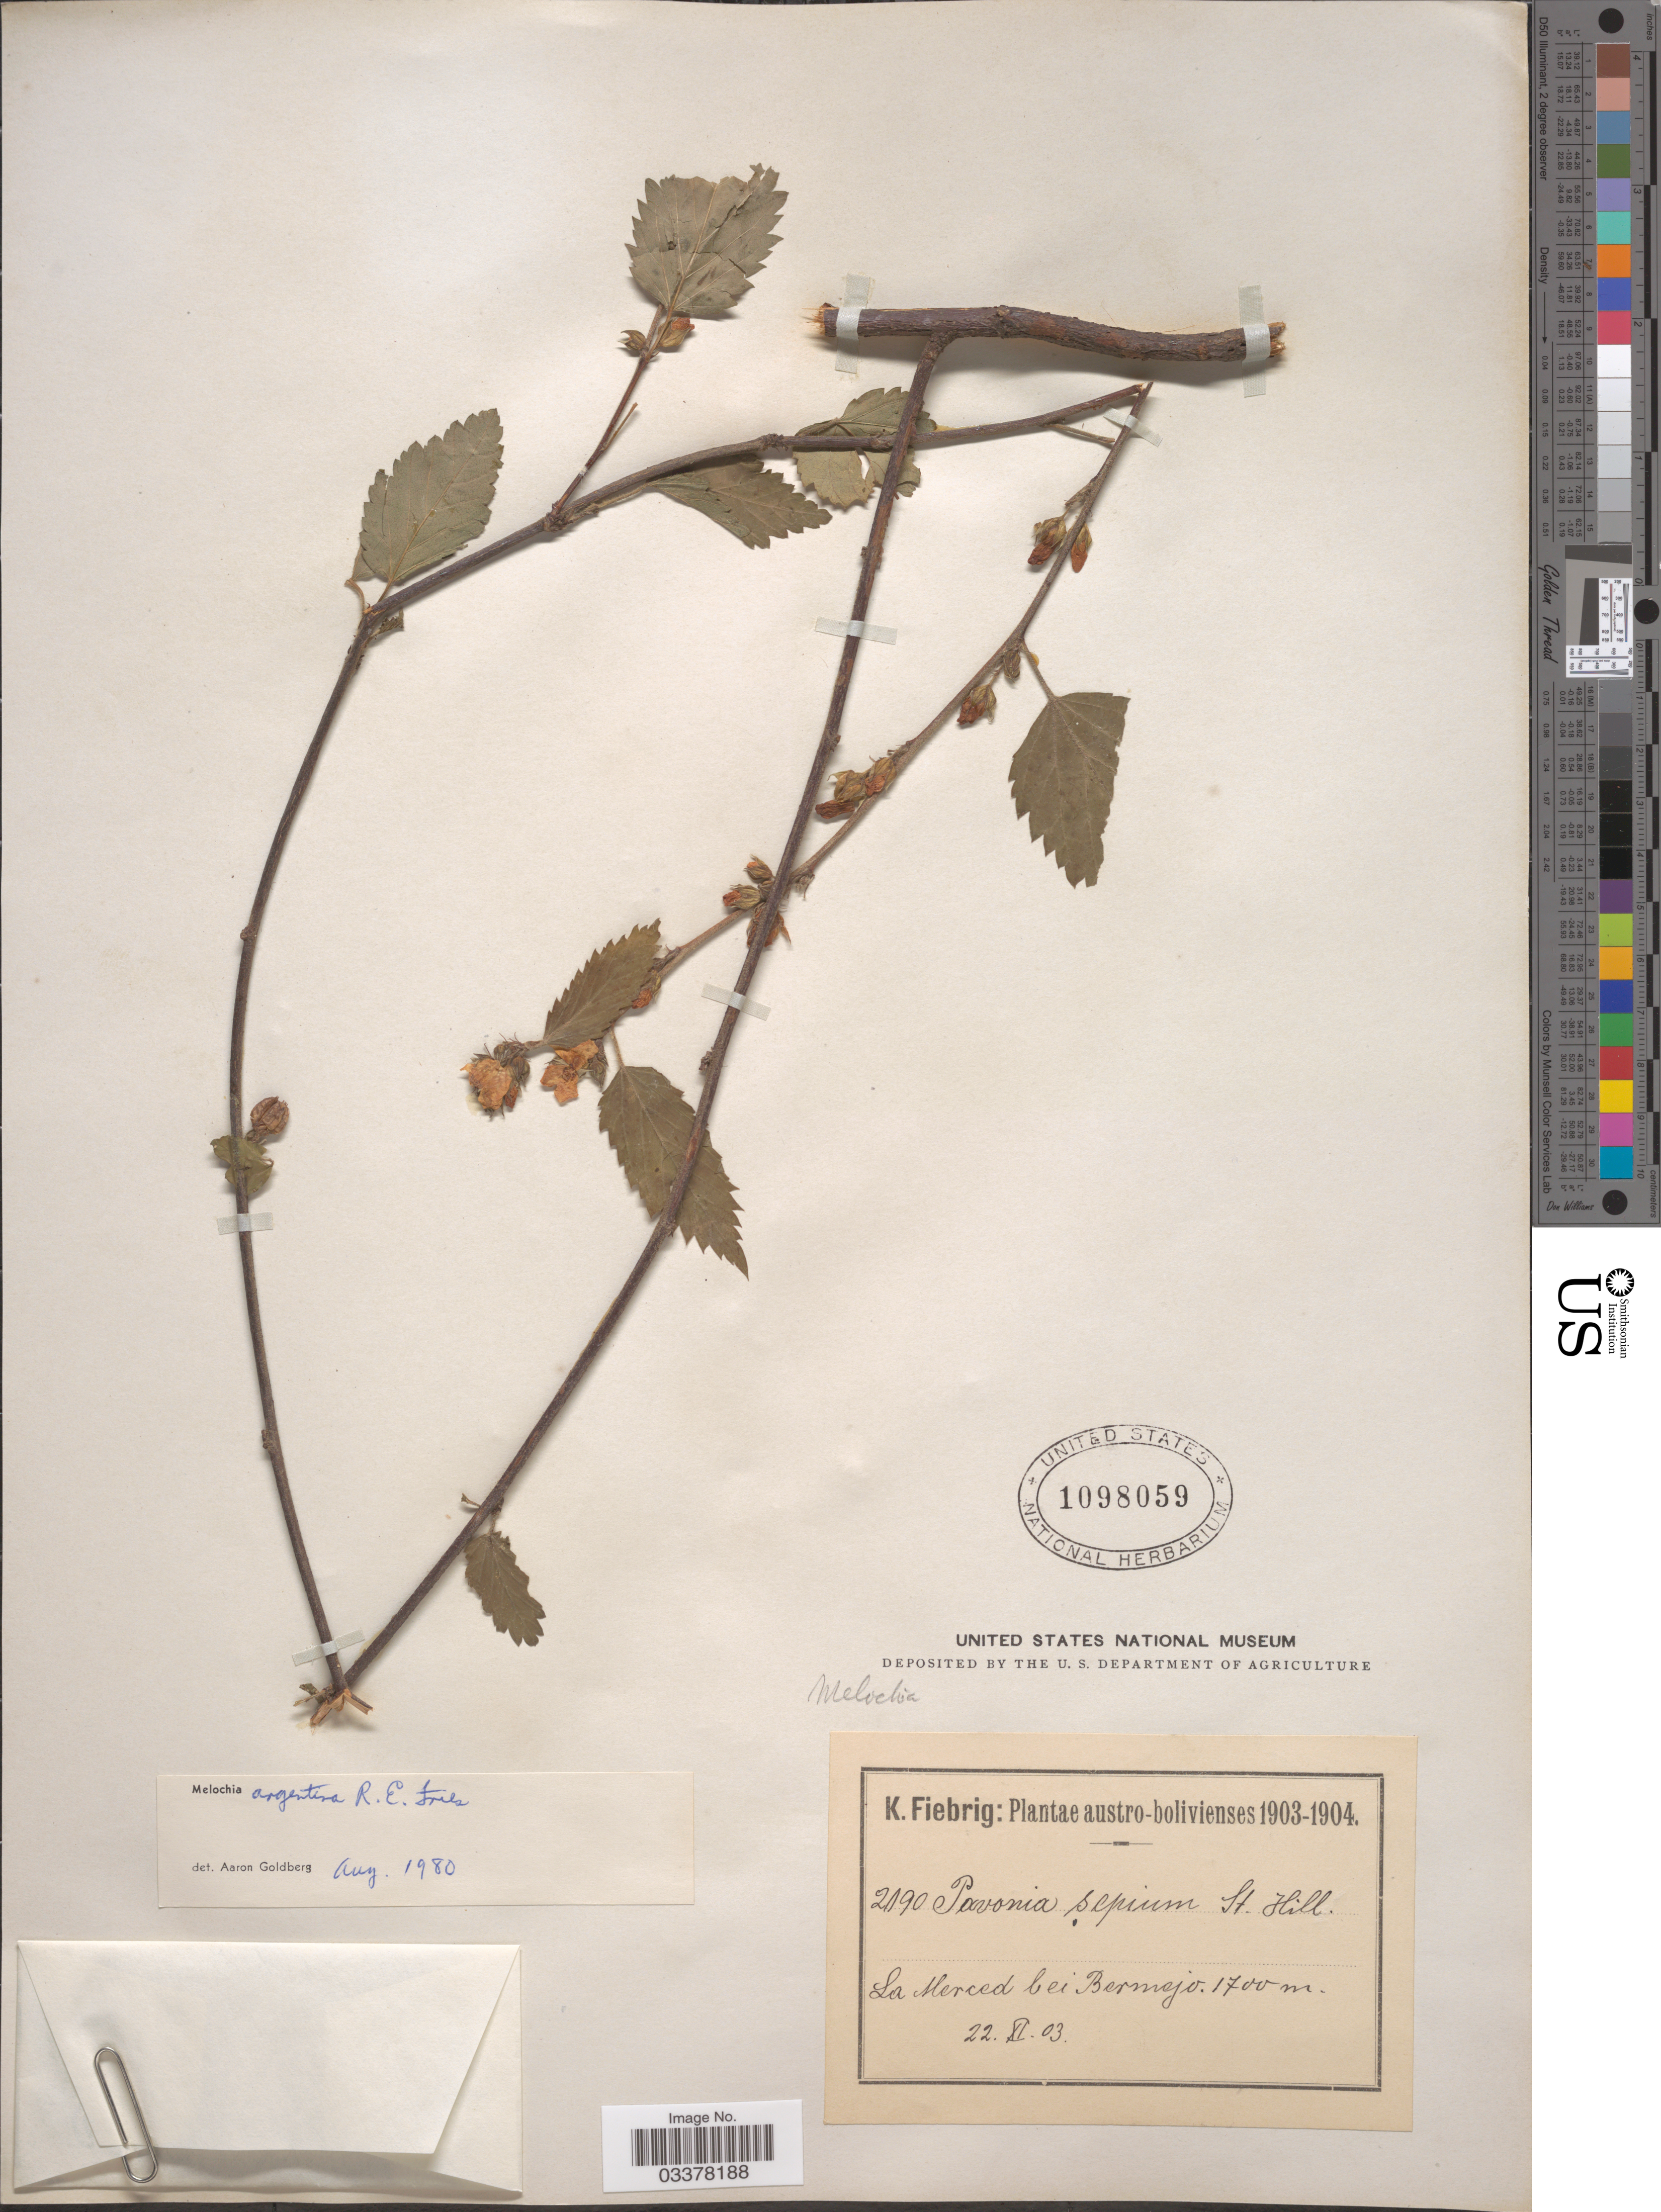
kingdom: Plantae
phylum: Tracheophyta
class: Magnoliopsida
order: Malvales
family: Malvaceae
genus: Melochia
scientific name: Melochia argentina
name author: R.E. Fr.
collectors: K. Fiebrig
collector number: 2190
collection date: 1903-11-22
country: Bolivia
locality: Austro-bolivienses. La Merced bei Bermejo.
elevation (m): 1700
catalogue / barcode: US 1098059